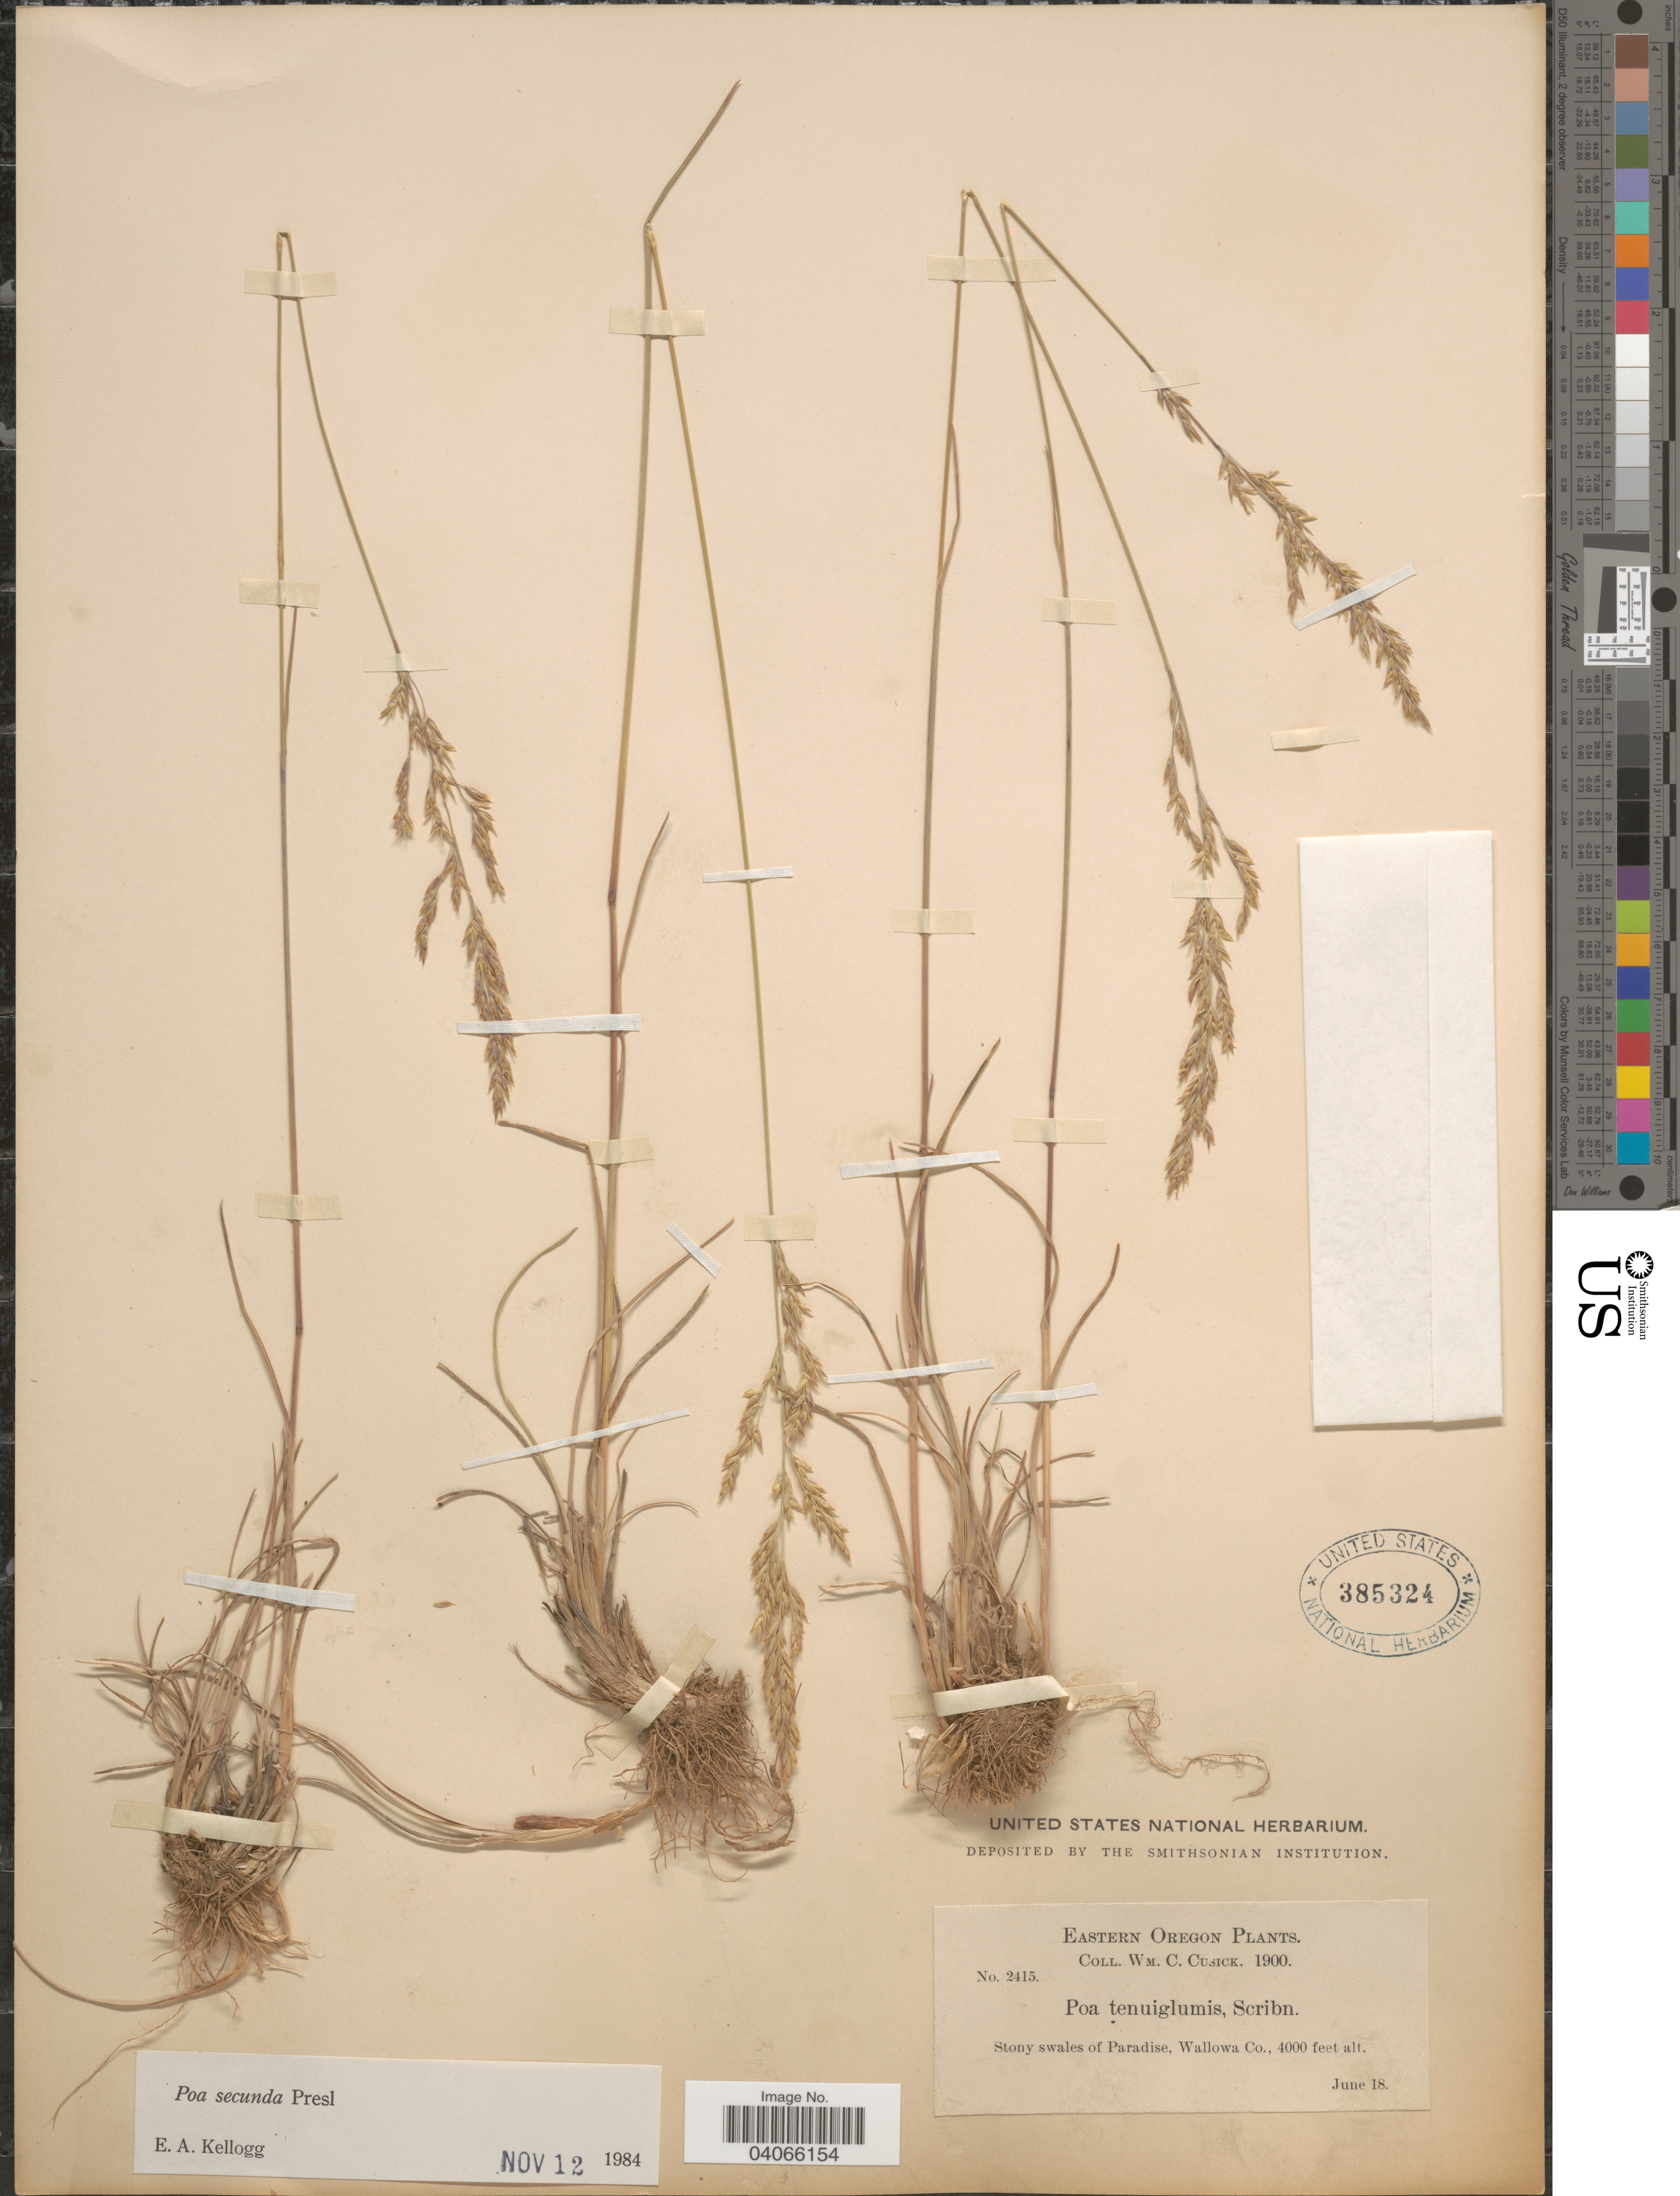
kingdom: Plantae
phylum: Tracheophyta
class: Liliopsida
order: Poales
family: Poaceae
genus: Poa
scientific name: Poa secunda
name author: J. Presl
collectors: W. C. Cusick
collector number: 2415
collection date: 1900-06-18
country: United States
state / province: Oregon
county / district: Wallowa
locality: Eastern Oregon. Stony swales of Paradise, Wallowa Co.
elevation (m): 1219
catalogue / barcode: US 385324